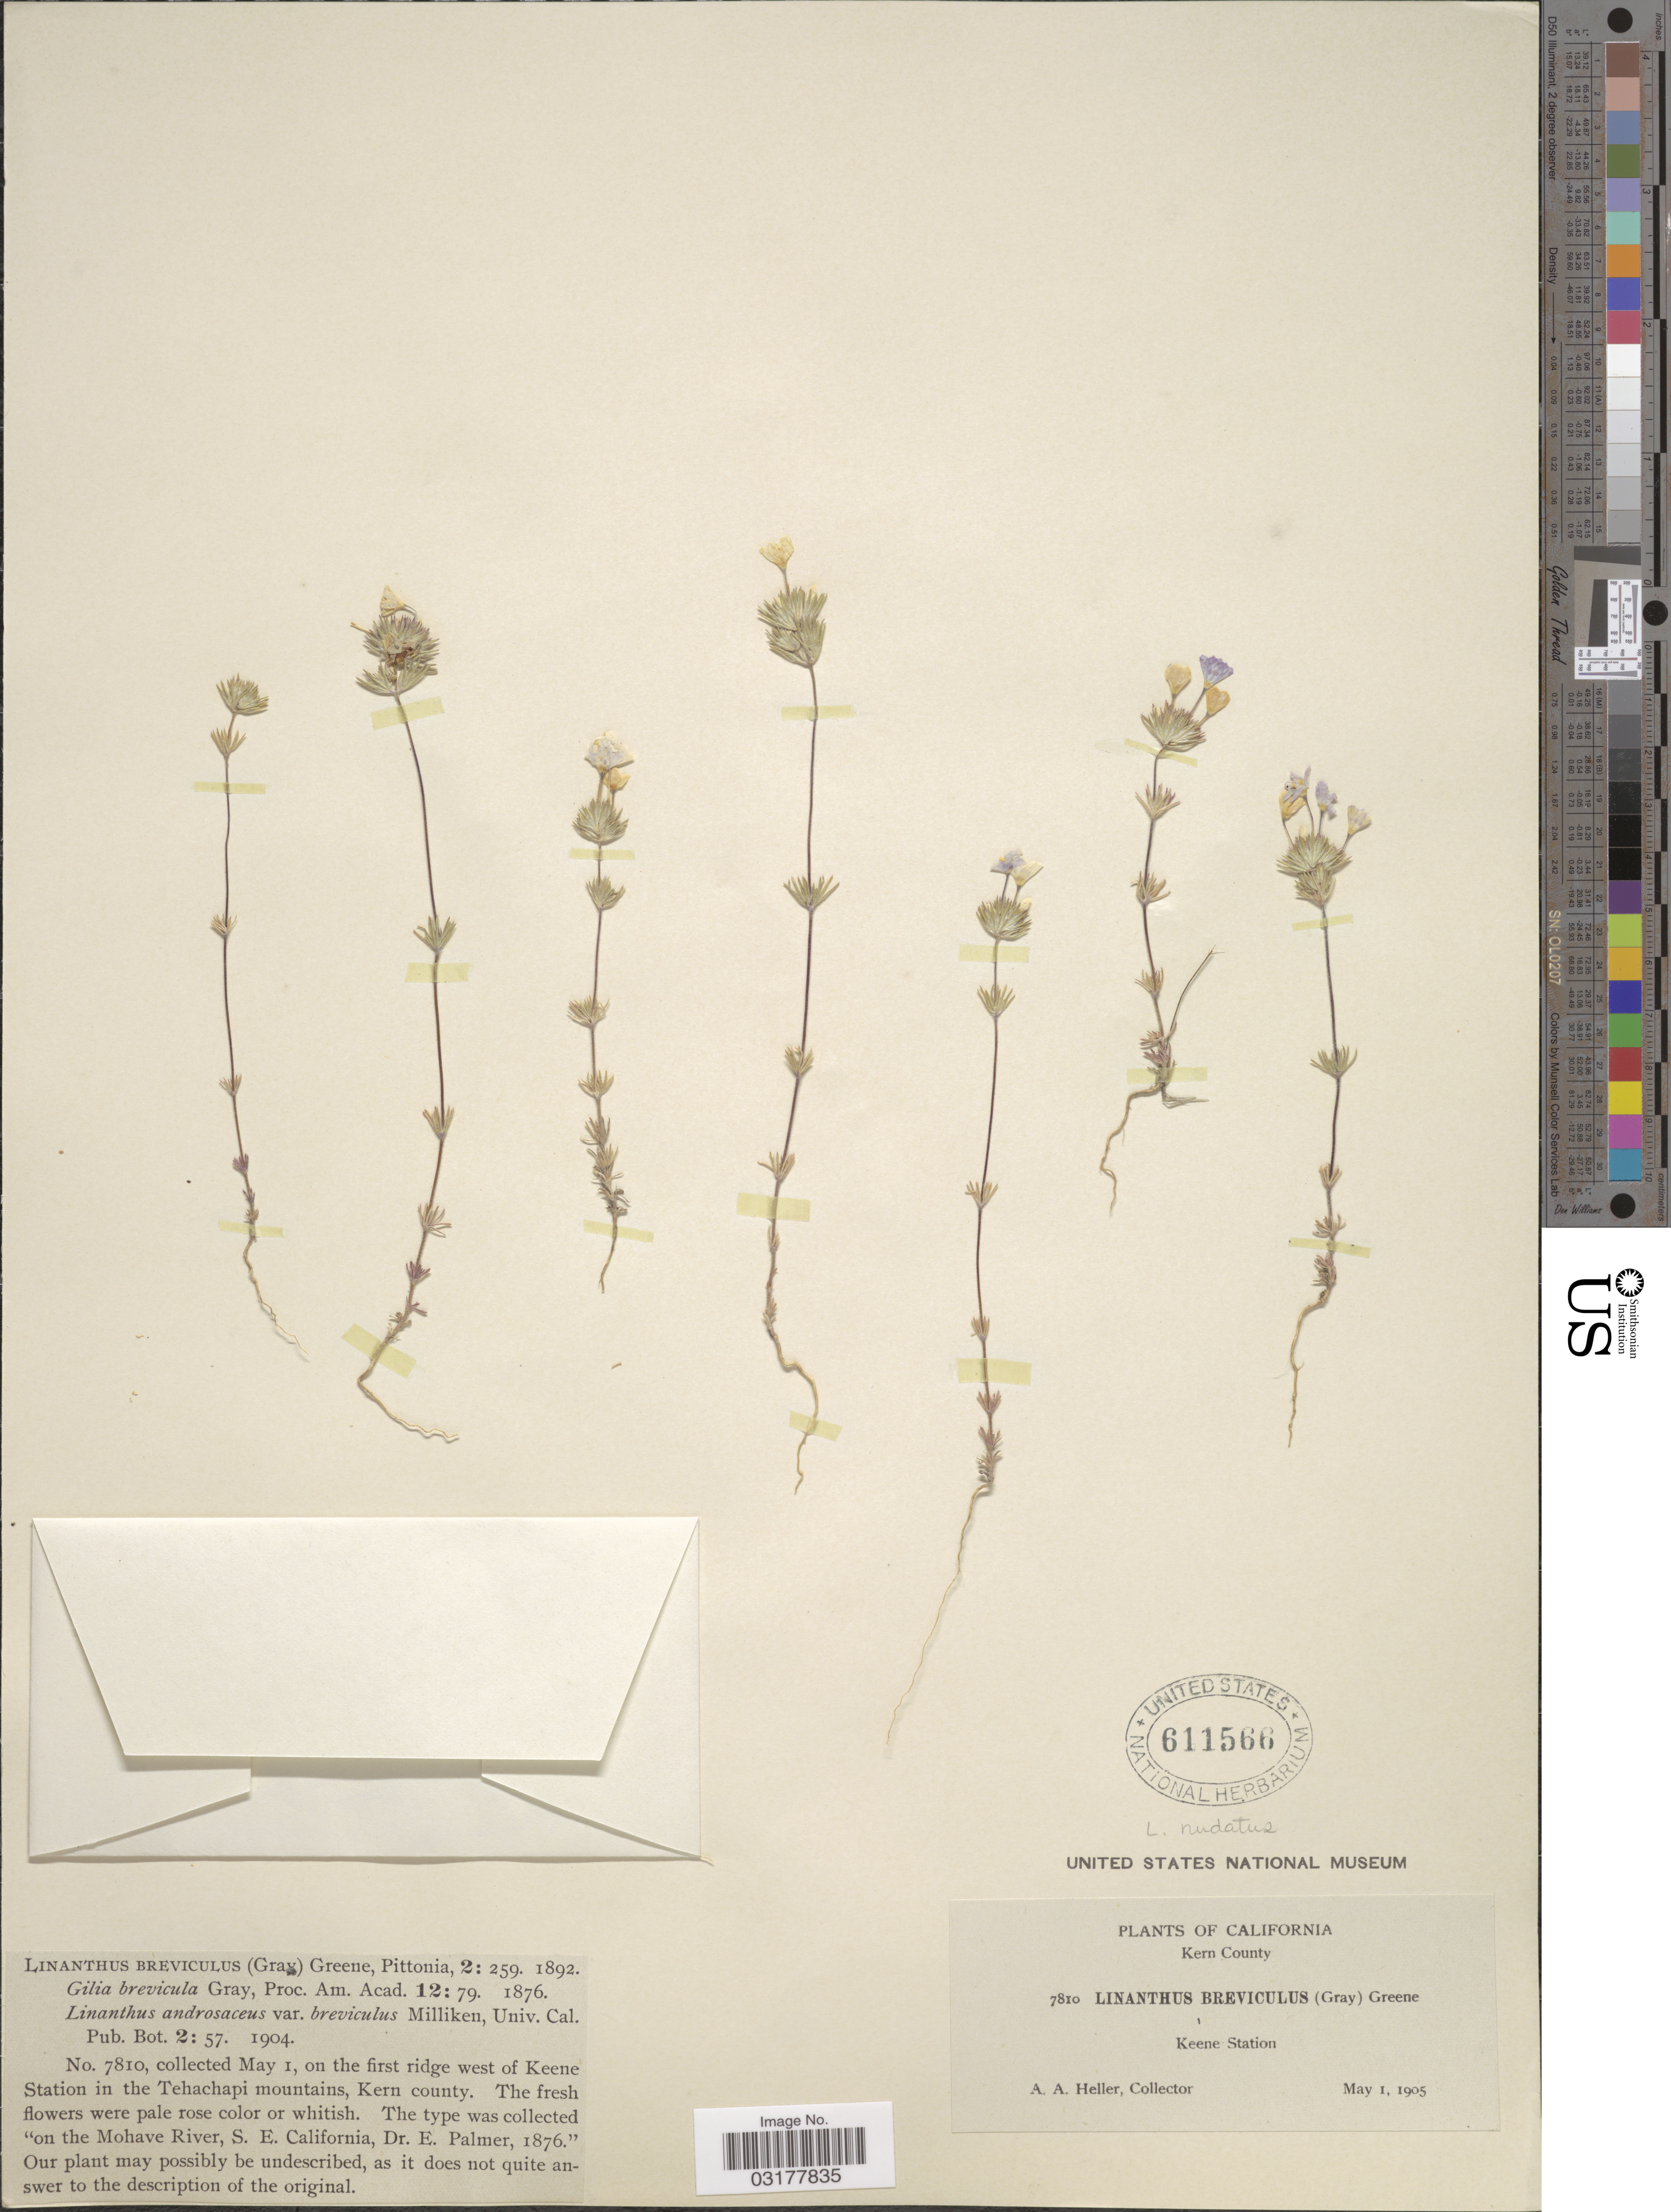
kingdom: Plantae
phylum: Tracheophyta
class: Magnoliopsida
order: Ericales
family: Polemoniaceae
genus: Leptosiphon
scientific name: Leptosiphon nudatus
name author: (Greene) J.M. Porter & L.A. Johnson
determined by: Strong, Mark T., (BOT), Smithsonian Institution - National Museum of Natural History (UNITED STATES)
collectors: A. A. Heller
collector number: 7810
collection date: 1905-05-01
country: United States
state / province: California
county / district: Kern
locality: Kern County. Keene Station.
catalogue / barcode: US 611566